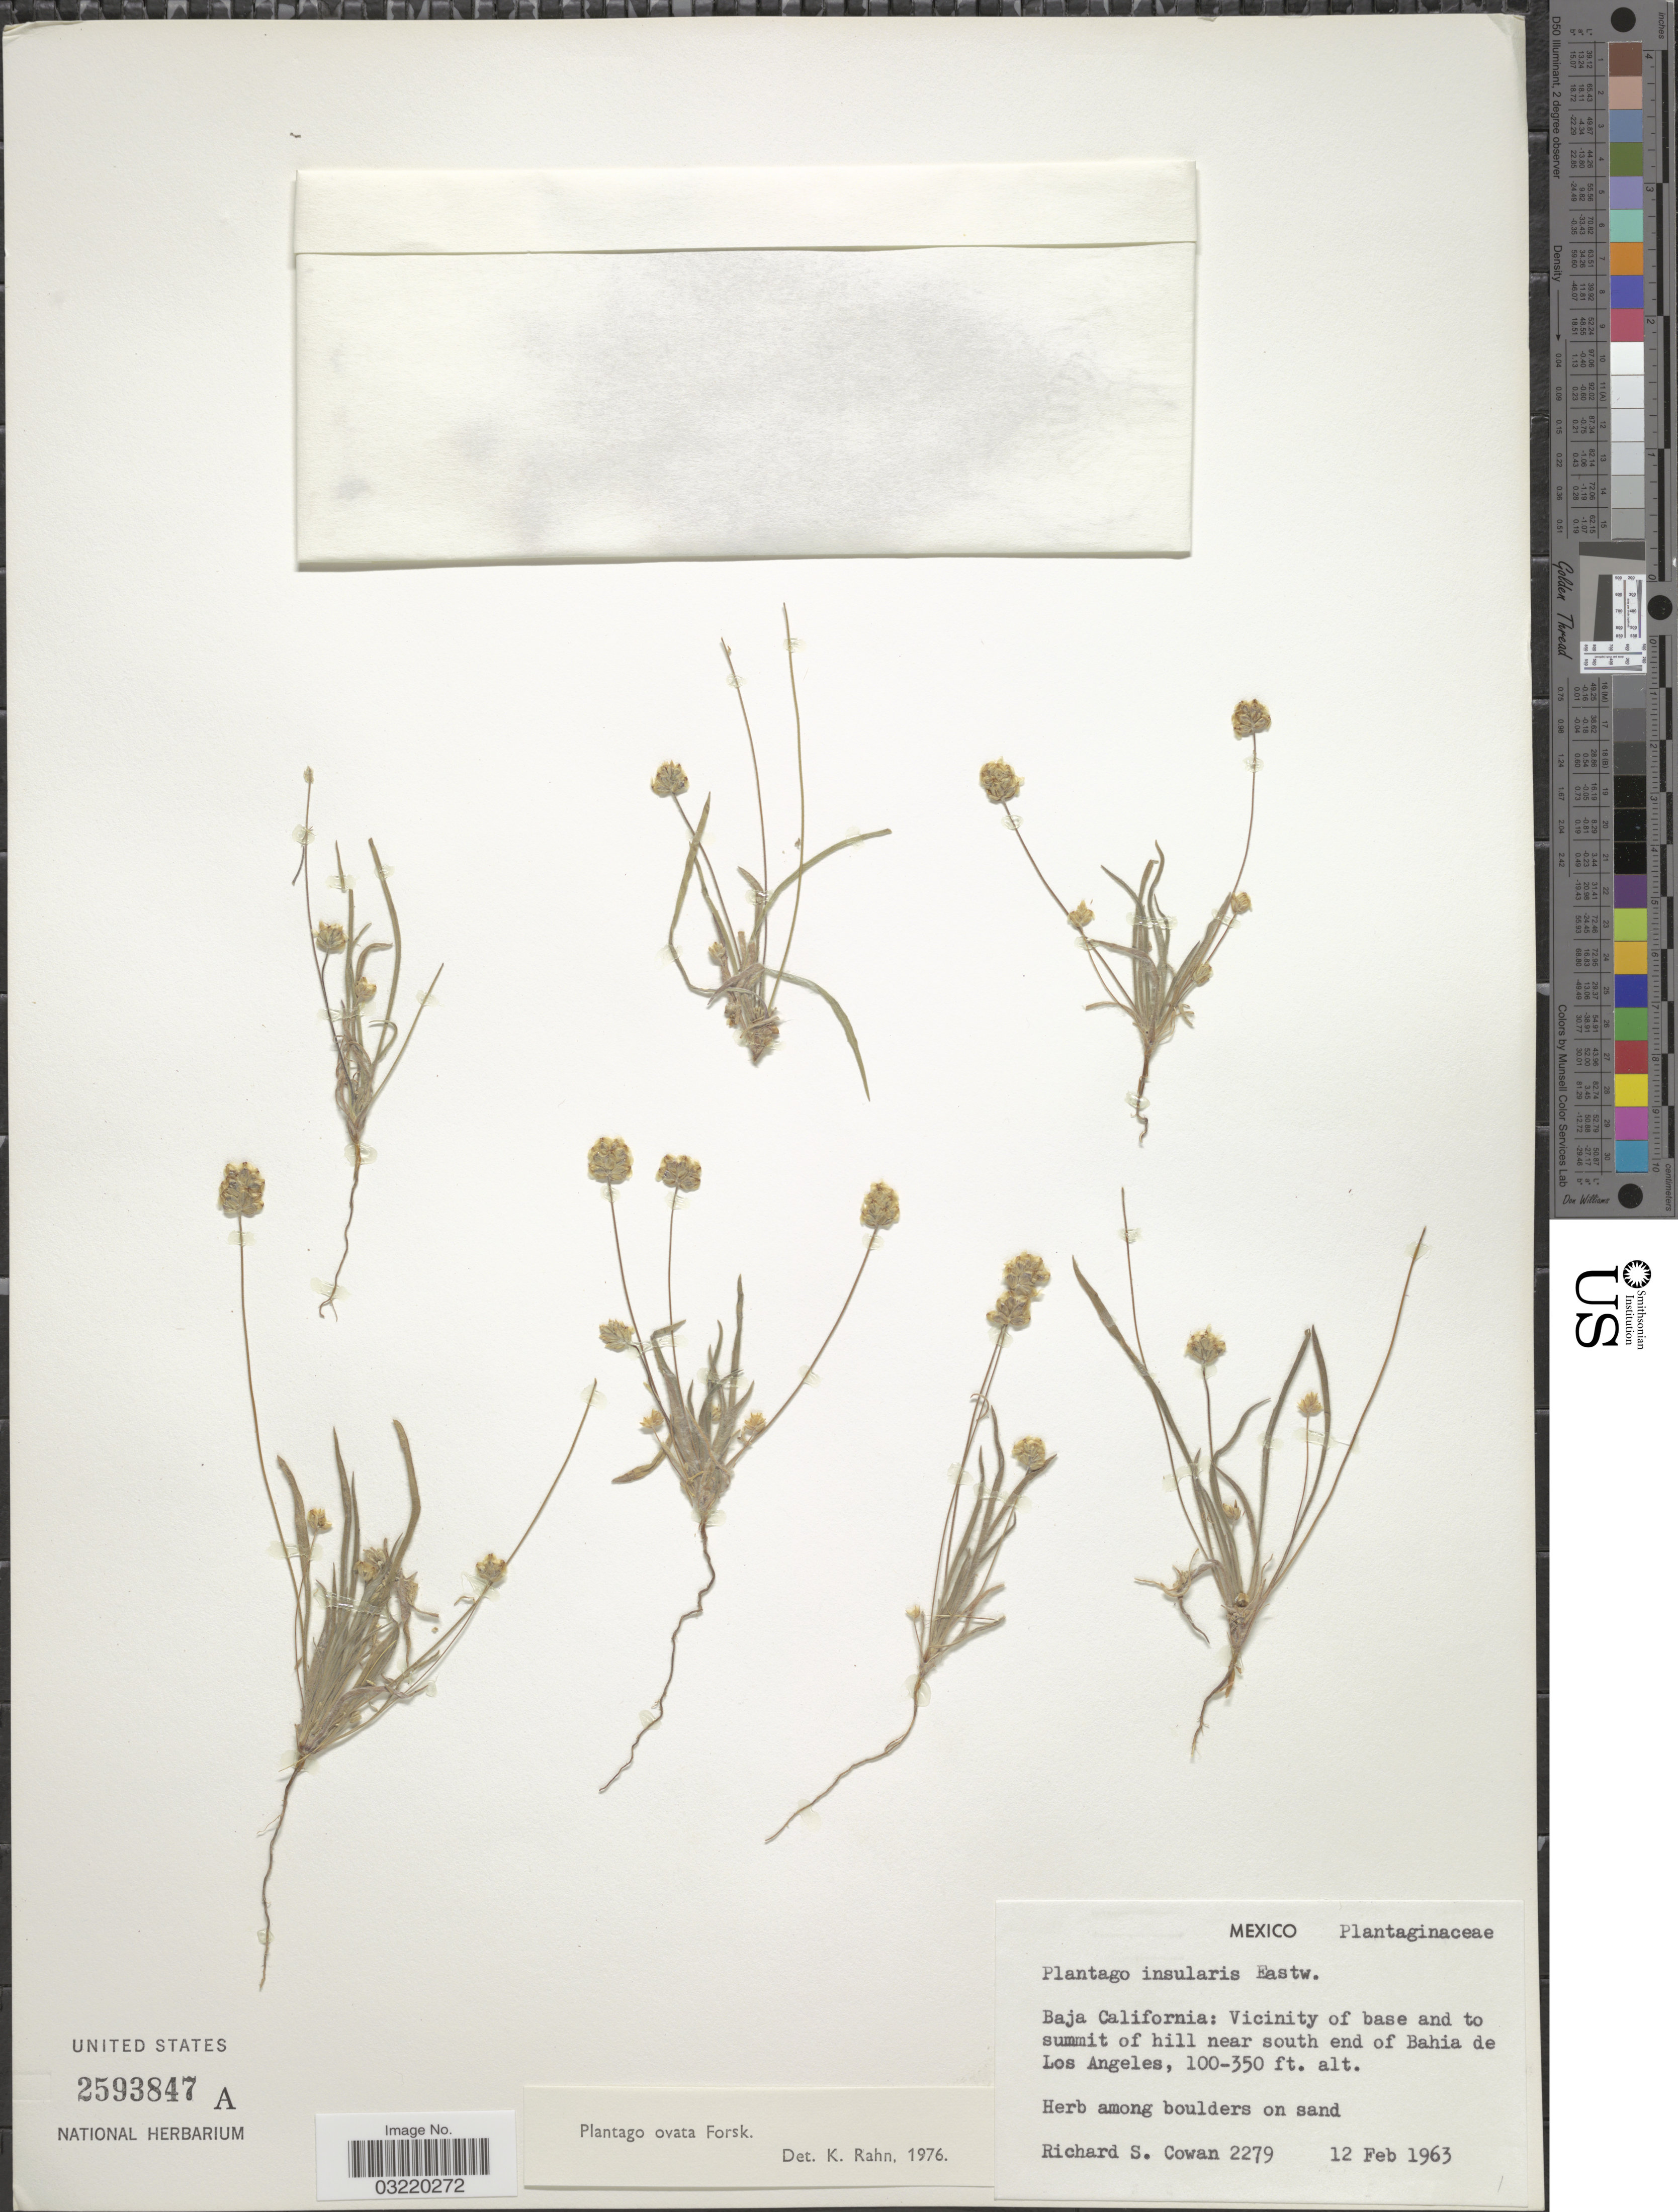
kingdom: Plantae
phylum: Tracheophyta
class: Magnoliopsida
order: Lamiales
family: Plantaginaceae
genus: Plantago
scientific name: Plantago ovata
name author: Forssk.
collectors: R. S. Cowan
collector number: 2279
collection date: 1963-02-12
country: Mexico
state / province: Baja California Norte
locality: Vicinity of base and to summit of hill near south end of Bahia de Los Angeles.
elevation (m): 30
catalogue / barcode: US 2593847A